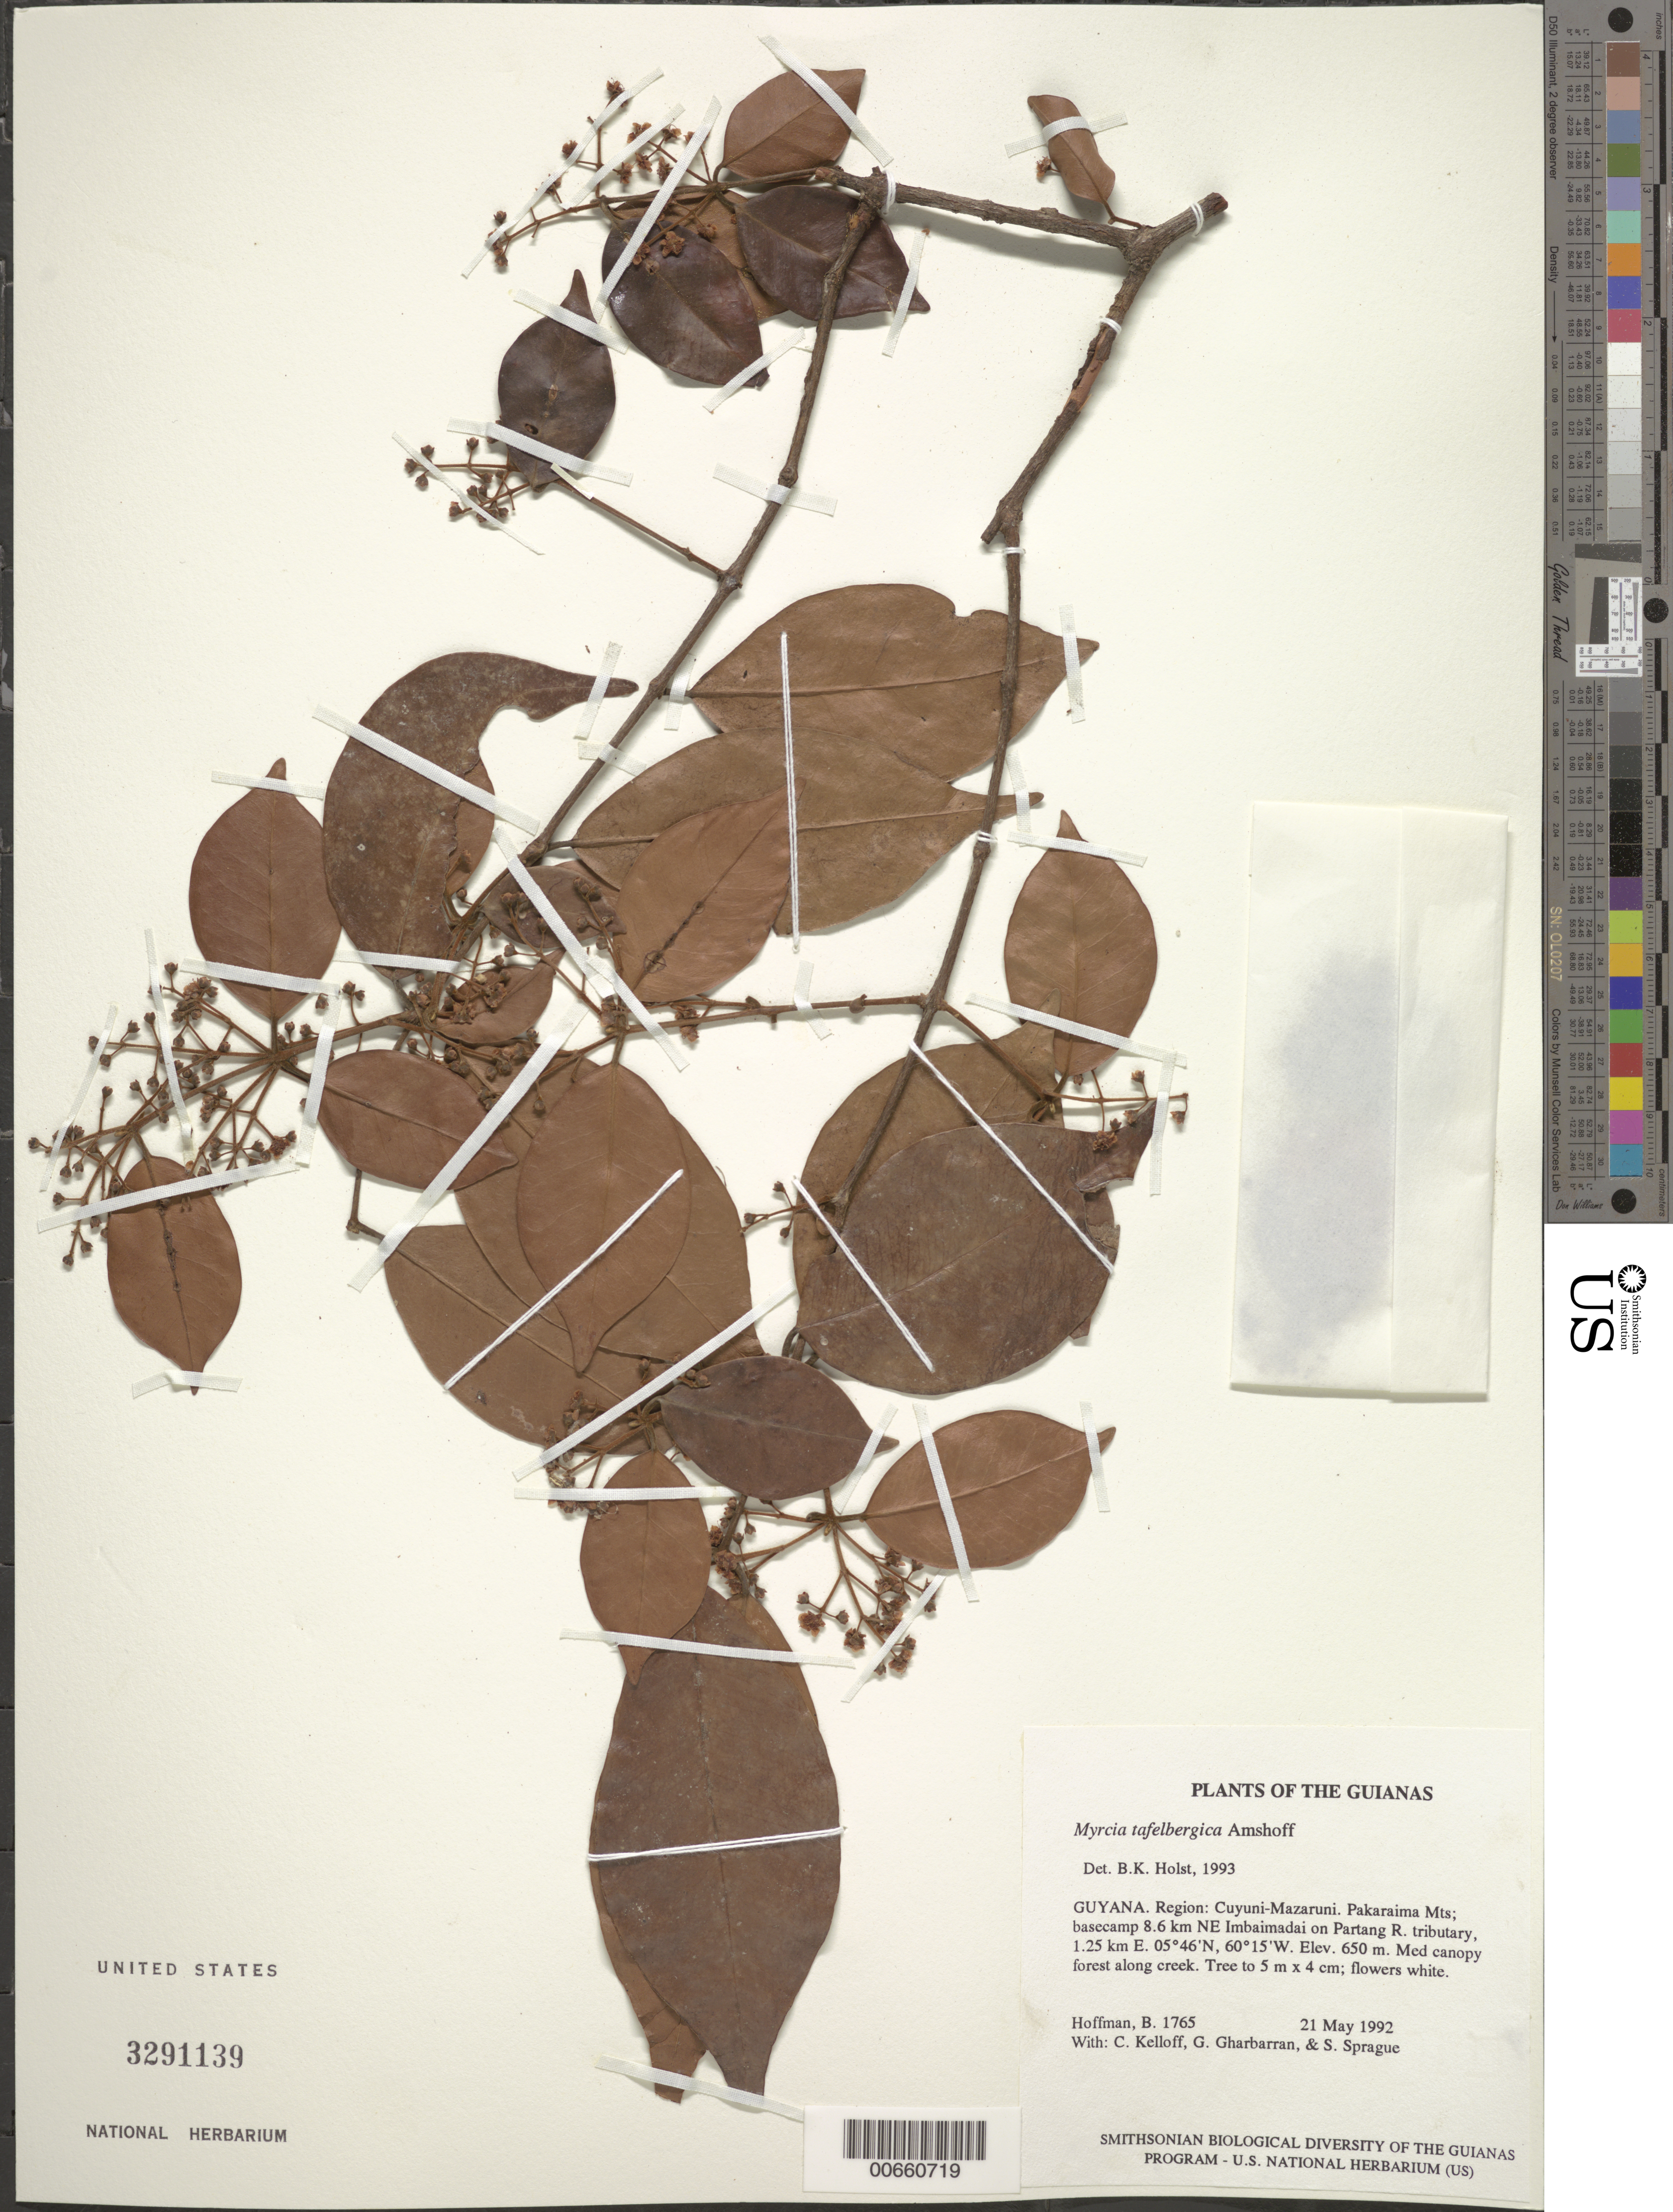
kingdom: Plantae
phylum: Tracheophyta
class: Magnoliopsida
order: Myrtales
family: Myrtaceae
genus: Myrcia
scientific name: Myrcia tafelbergica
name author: Amshoff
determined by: Holst, Bruce K.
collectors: B. Hoffman, C. L. Kelloff, G. Gharbarran & S. Sprague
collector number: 1765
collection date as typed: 21 May 1992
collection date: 1992-05-21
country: Guyana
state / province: Cuyuni-Mazaruni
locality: Pakaraima Mts; basecamp 8.6 km NE Imbaimadai on Partang River tributary, 1.25 km E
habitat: Med canopy forest along creek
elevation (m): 650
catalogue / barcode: US 3291139